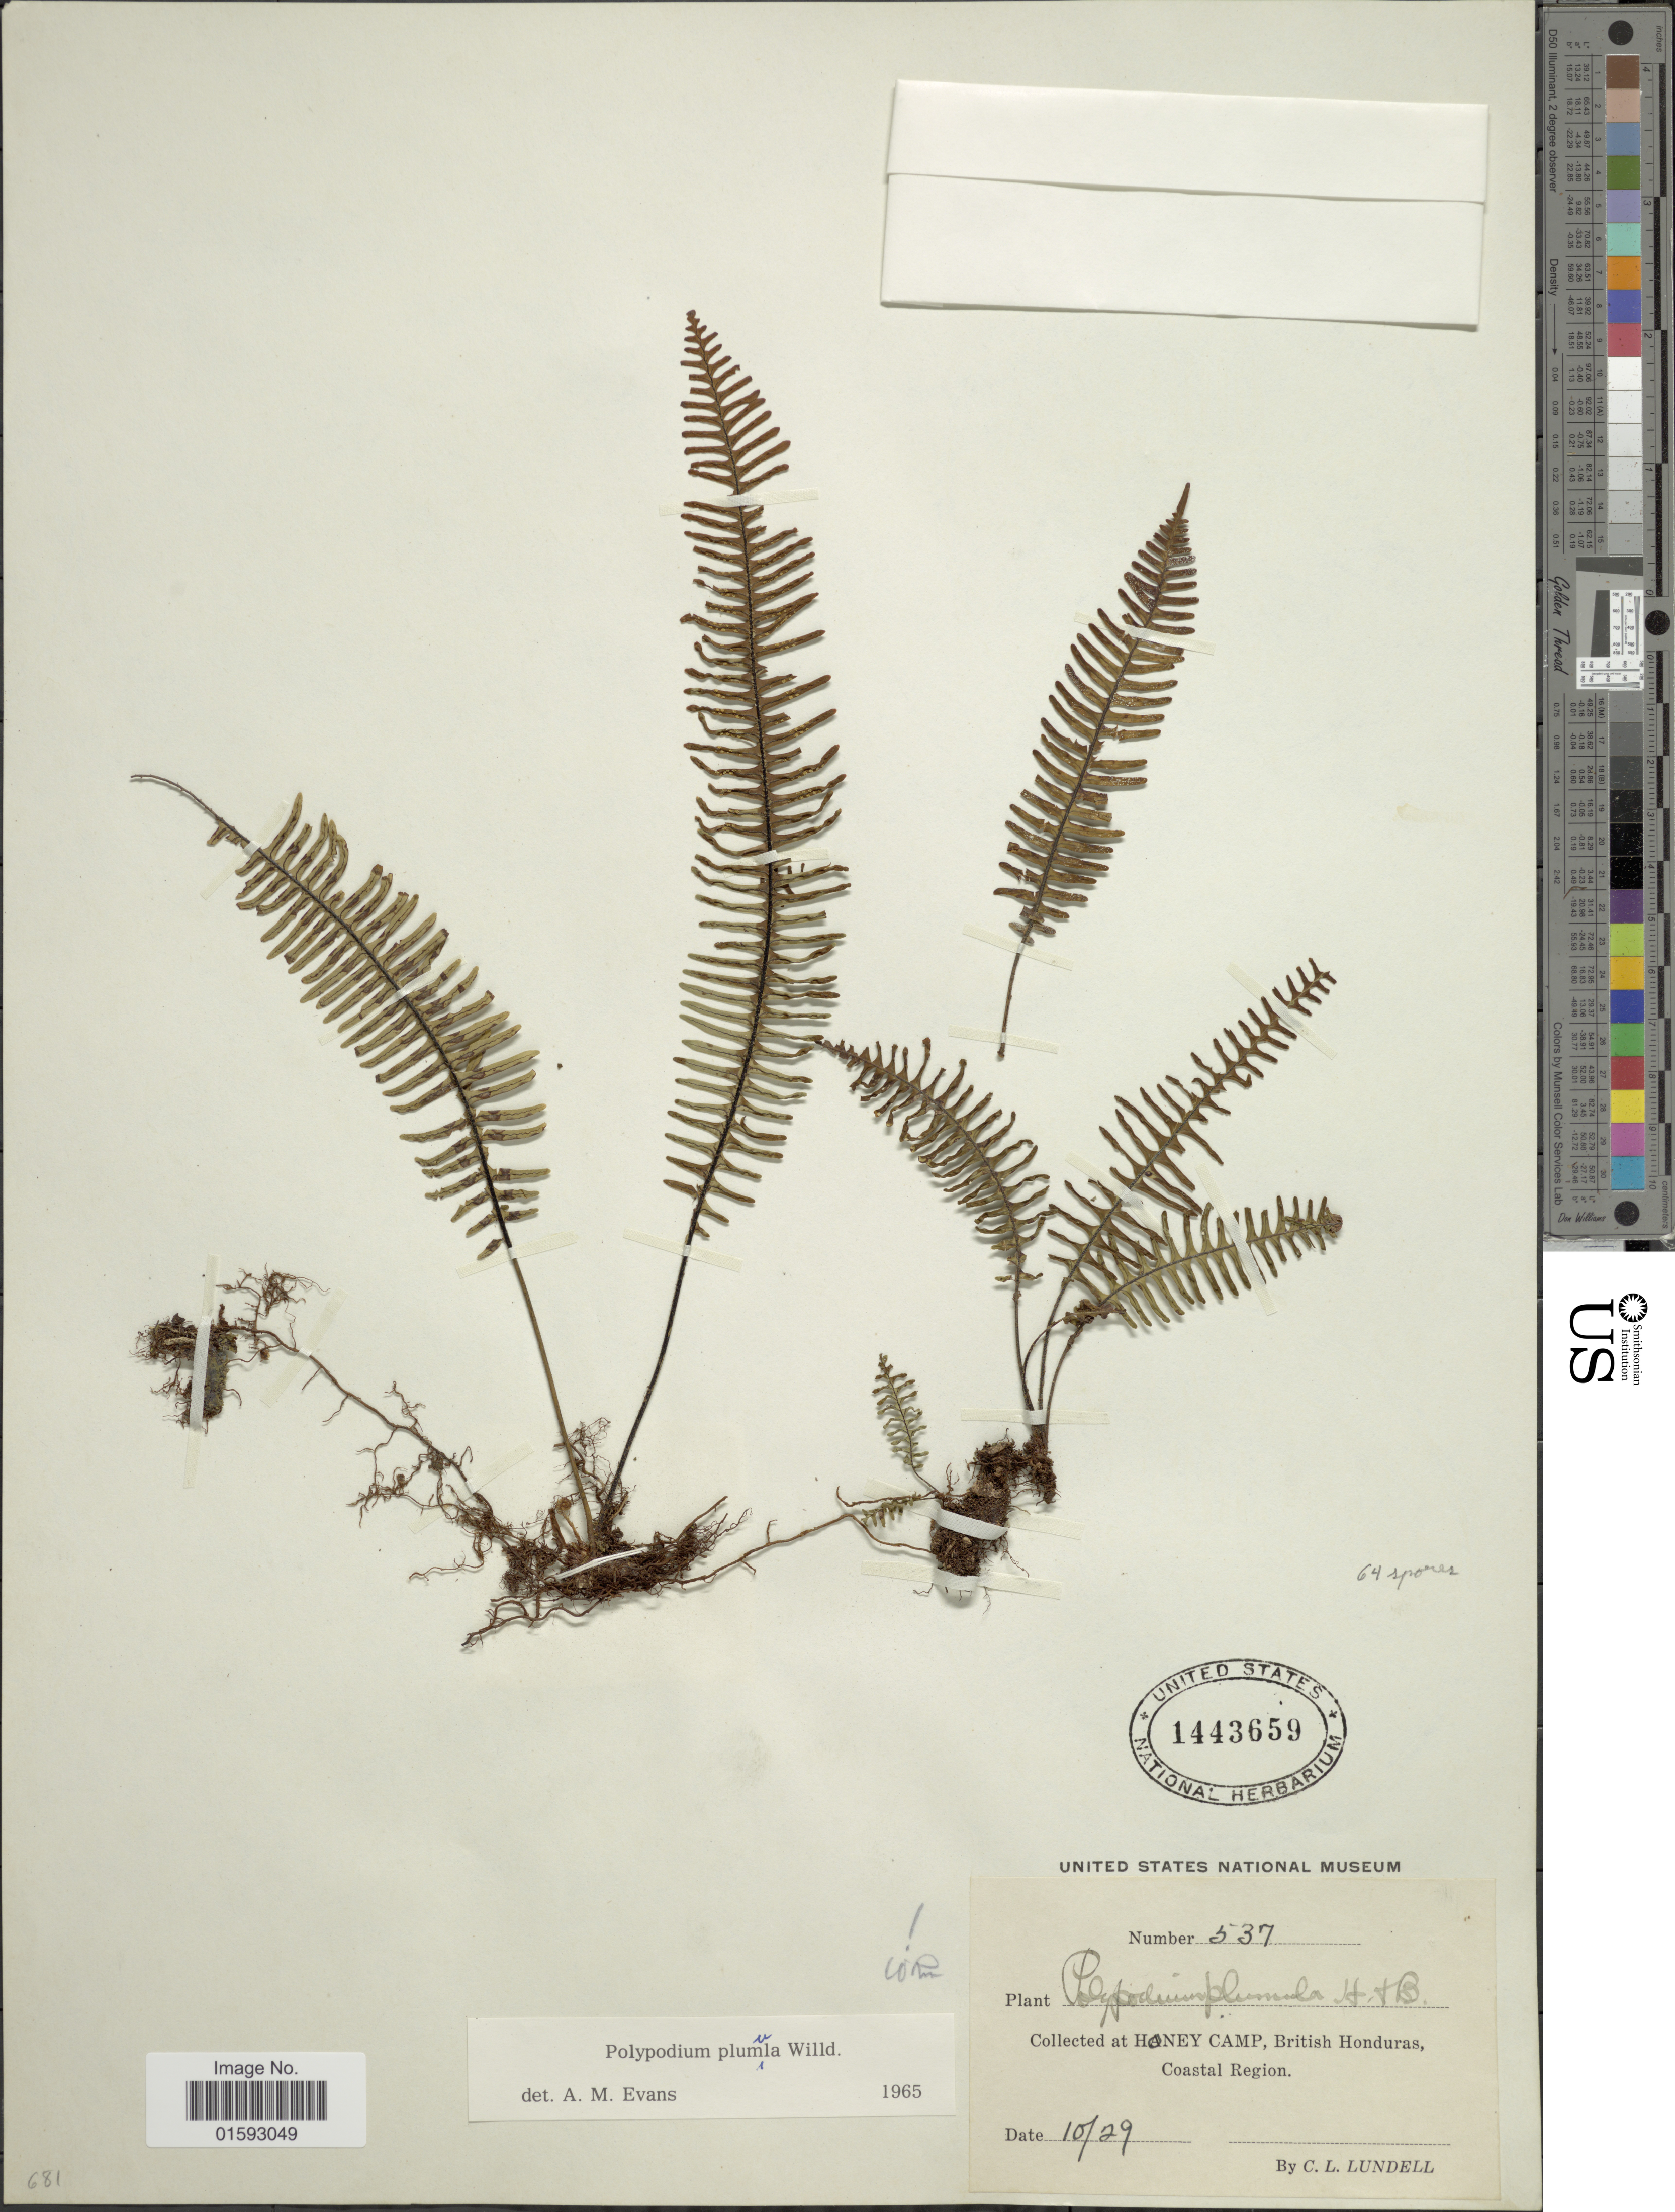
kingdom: Plantae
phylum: Tracheophyta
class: Polypodiopsida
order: Polypodiales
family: Polypodiaceae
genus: Pecluma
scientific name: Pecluma plumula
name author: (Humb. & Bonpl. ex Willd.) M.G. Price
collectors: C. L. Lundell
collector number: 537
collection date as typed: Transcribed d/m/y: /10/29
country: Belize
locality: At Honey Camp, British Honduras, Coastal Region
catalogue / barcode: US 1443659